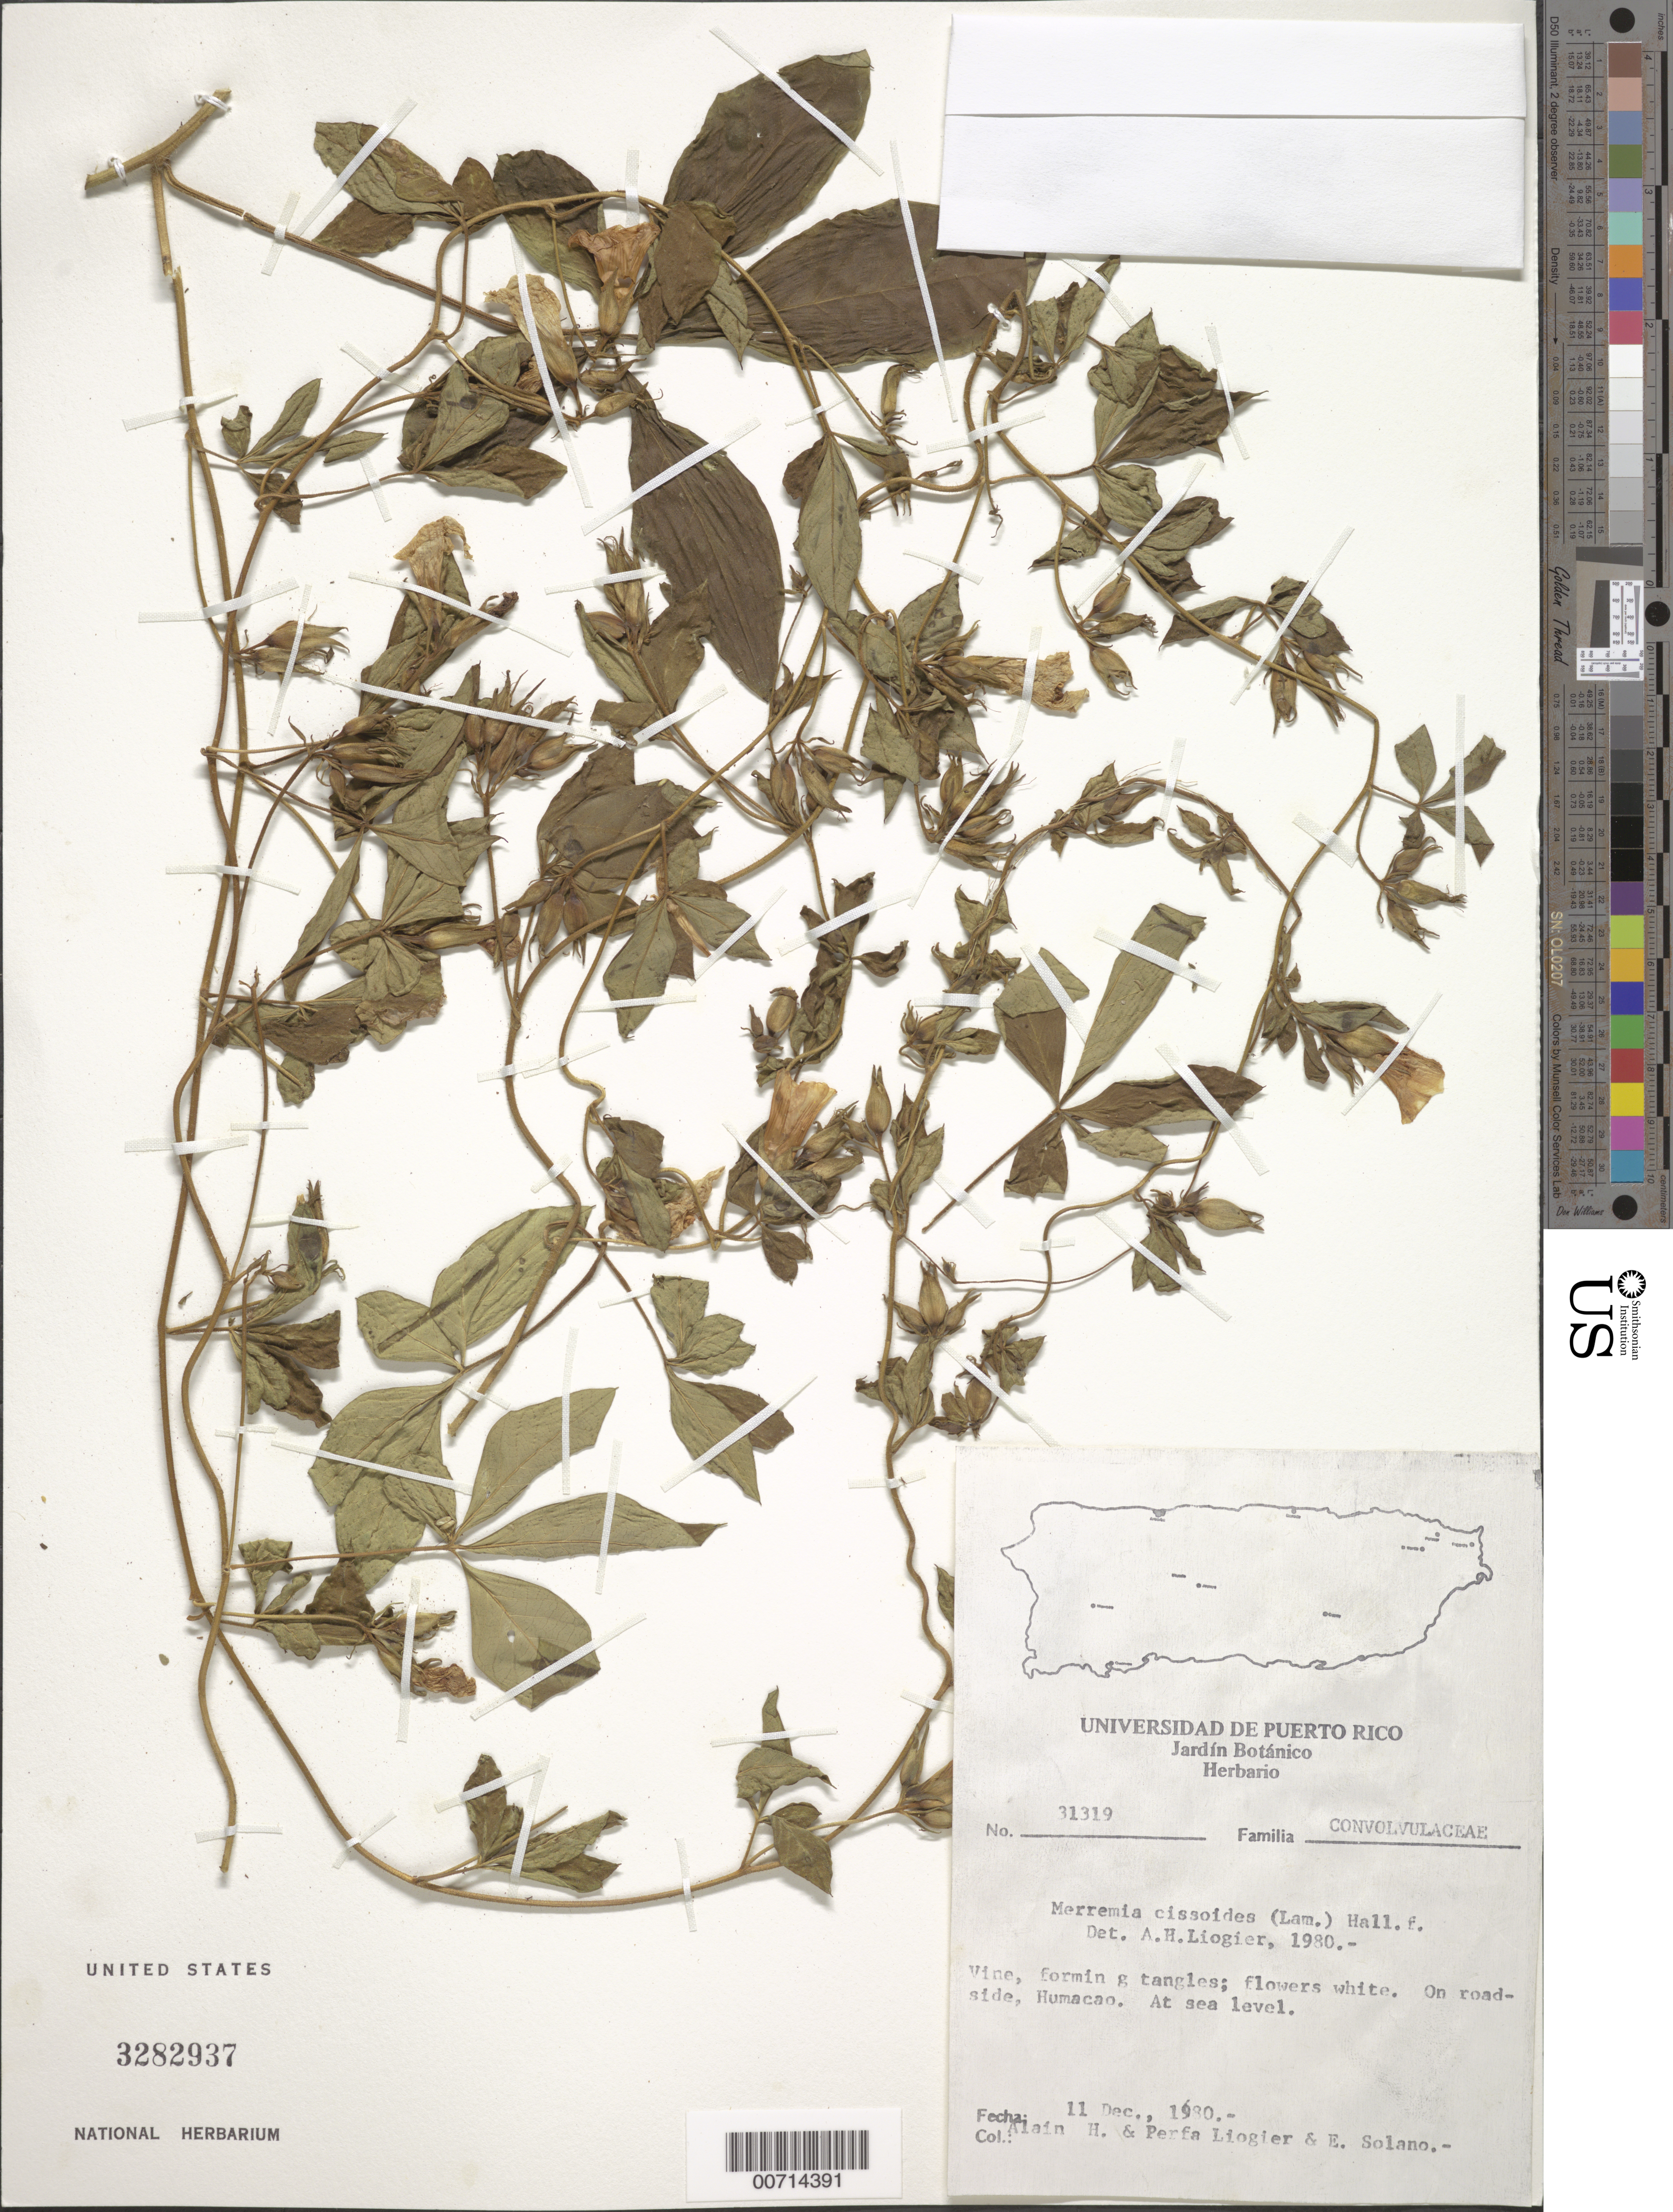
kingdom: Plantae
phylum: Tracheophyta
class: Magnoliopsida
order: Solanales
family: Convolvulaceae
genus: Distimake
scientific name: Distimake cissoides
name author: (Lam.) A. R. Simões & Staples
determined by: Strong, Mark T., (BOT), Smithsonian Institution - National Museum of Natural History (UNITED STATES)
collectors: A. H. Liogier, M. P. Liogier & E. Solano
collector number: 31319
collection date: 1980-12-11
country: Puerto Rico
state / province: Humacao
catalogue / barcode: US 3282937